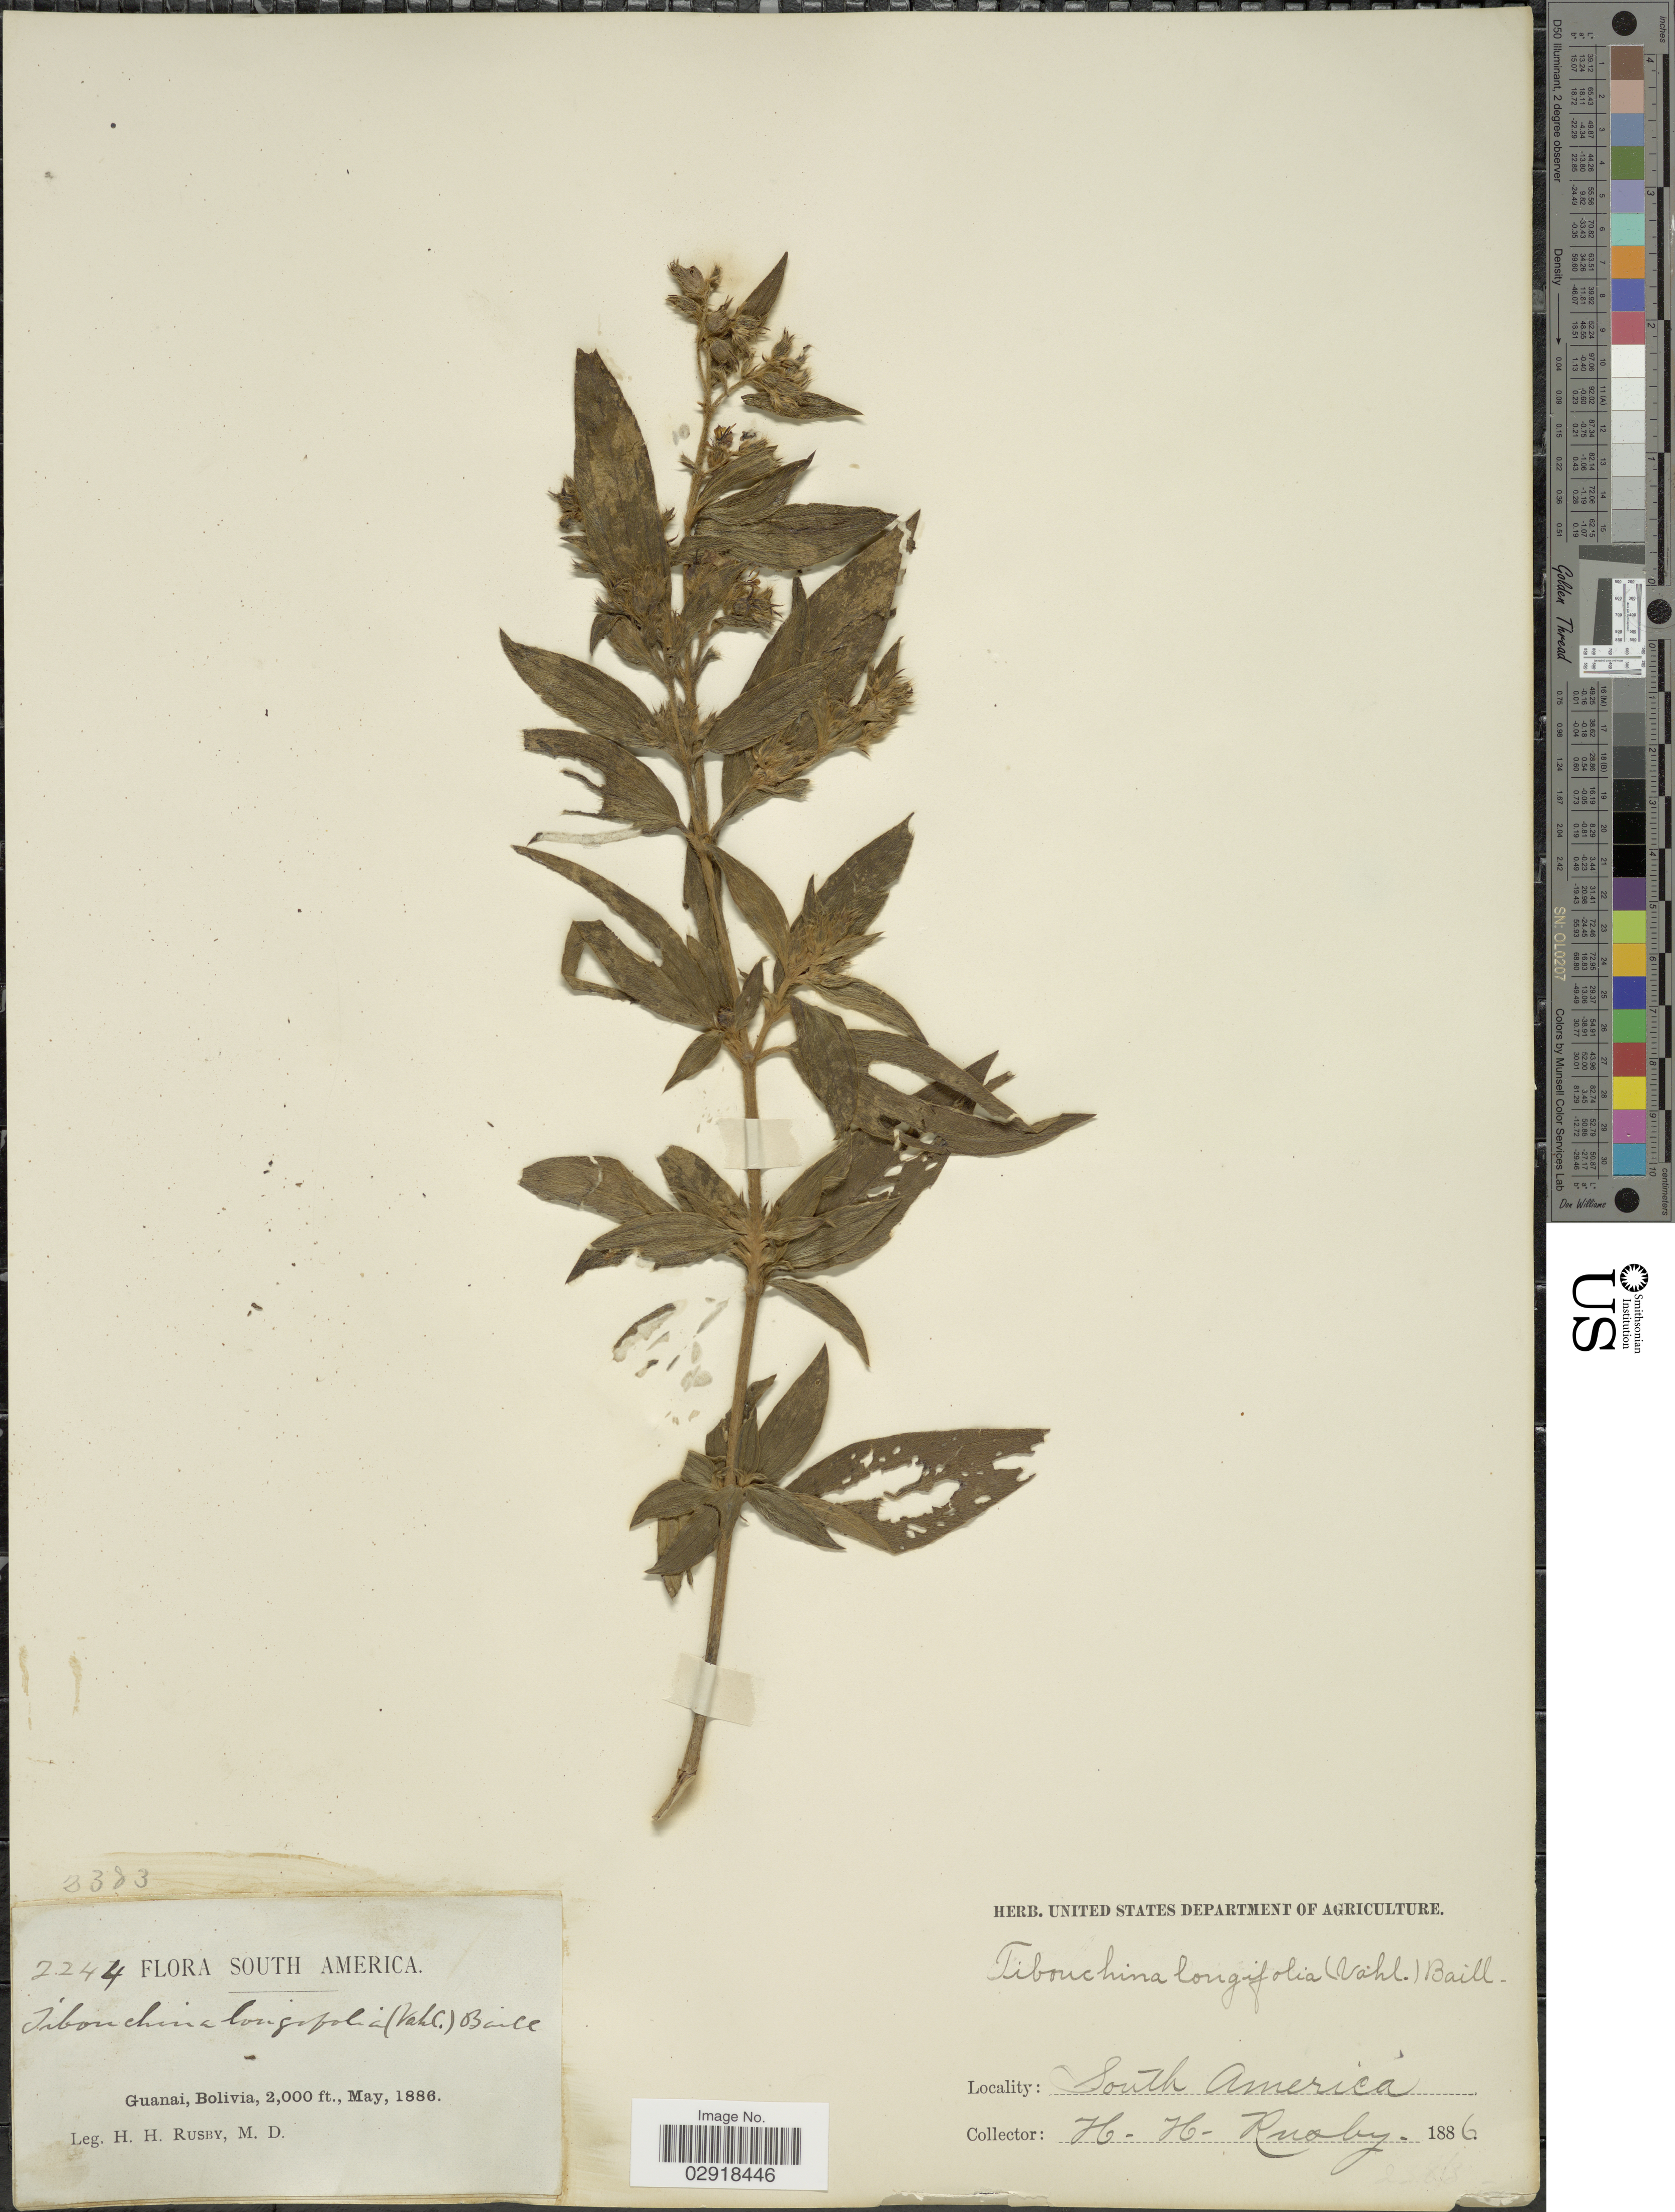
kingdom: Plantae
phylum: Tracheophyta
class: Magnoliopsida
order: Myrtales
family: Melastomataceae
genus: Chaetogastra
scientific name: Chaetogastra longifolia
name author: (Vahl) DC.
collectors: H. H. Rusby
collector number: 2244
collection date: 1886-05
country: Bolivia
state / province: La Páz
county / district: Larecaja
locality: Guanay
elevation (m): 610